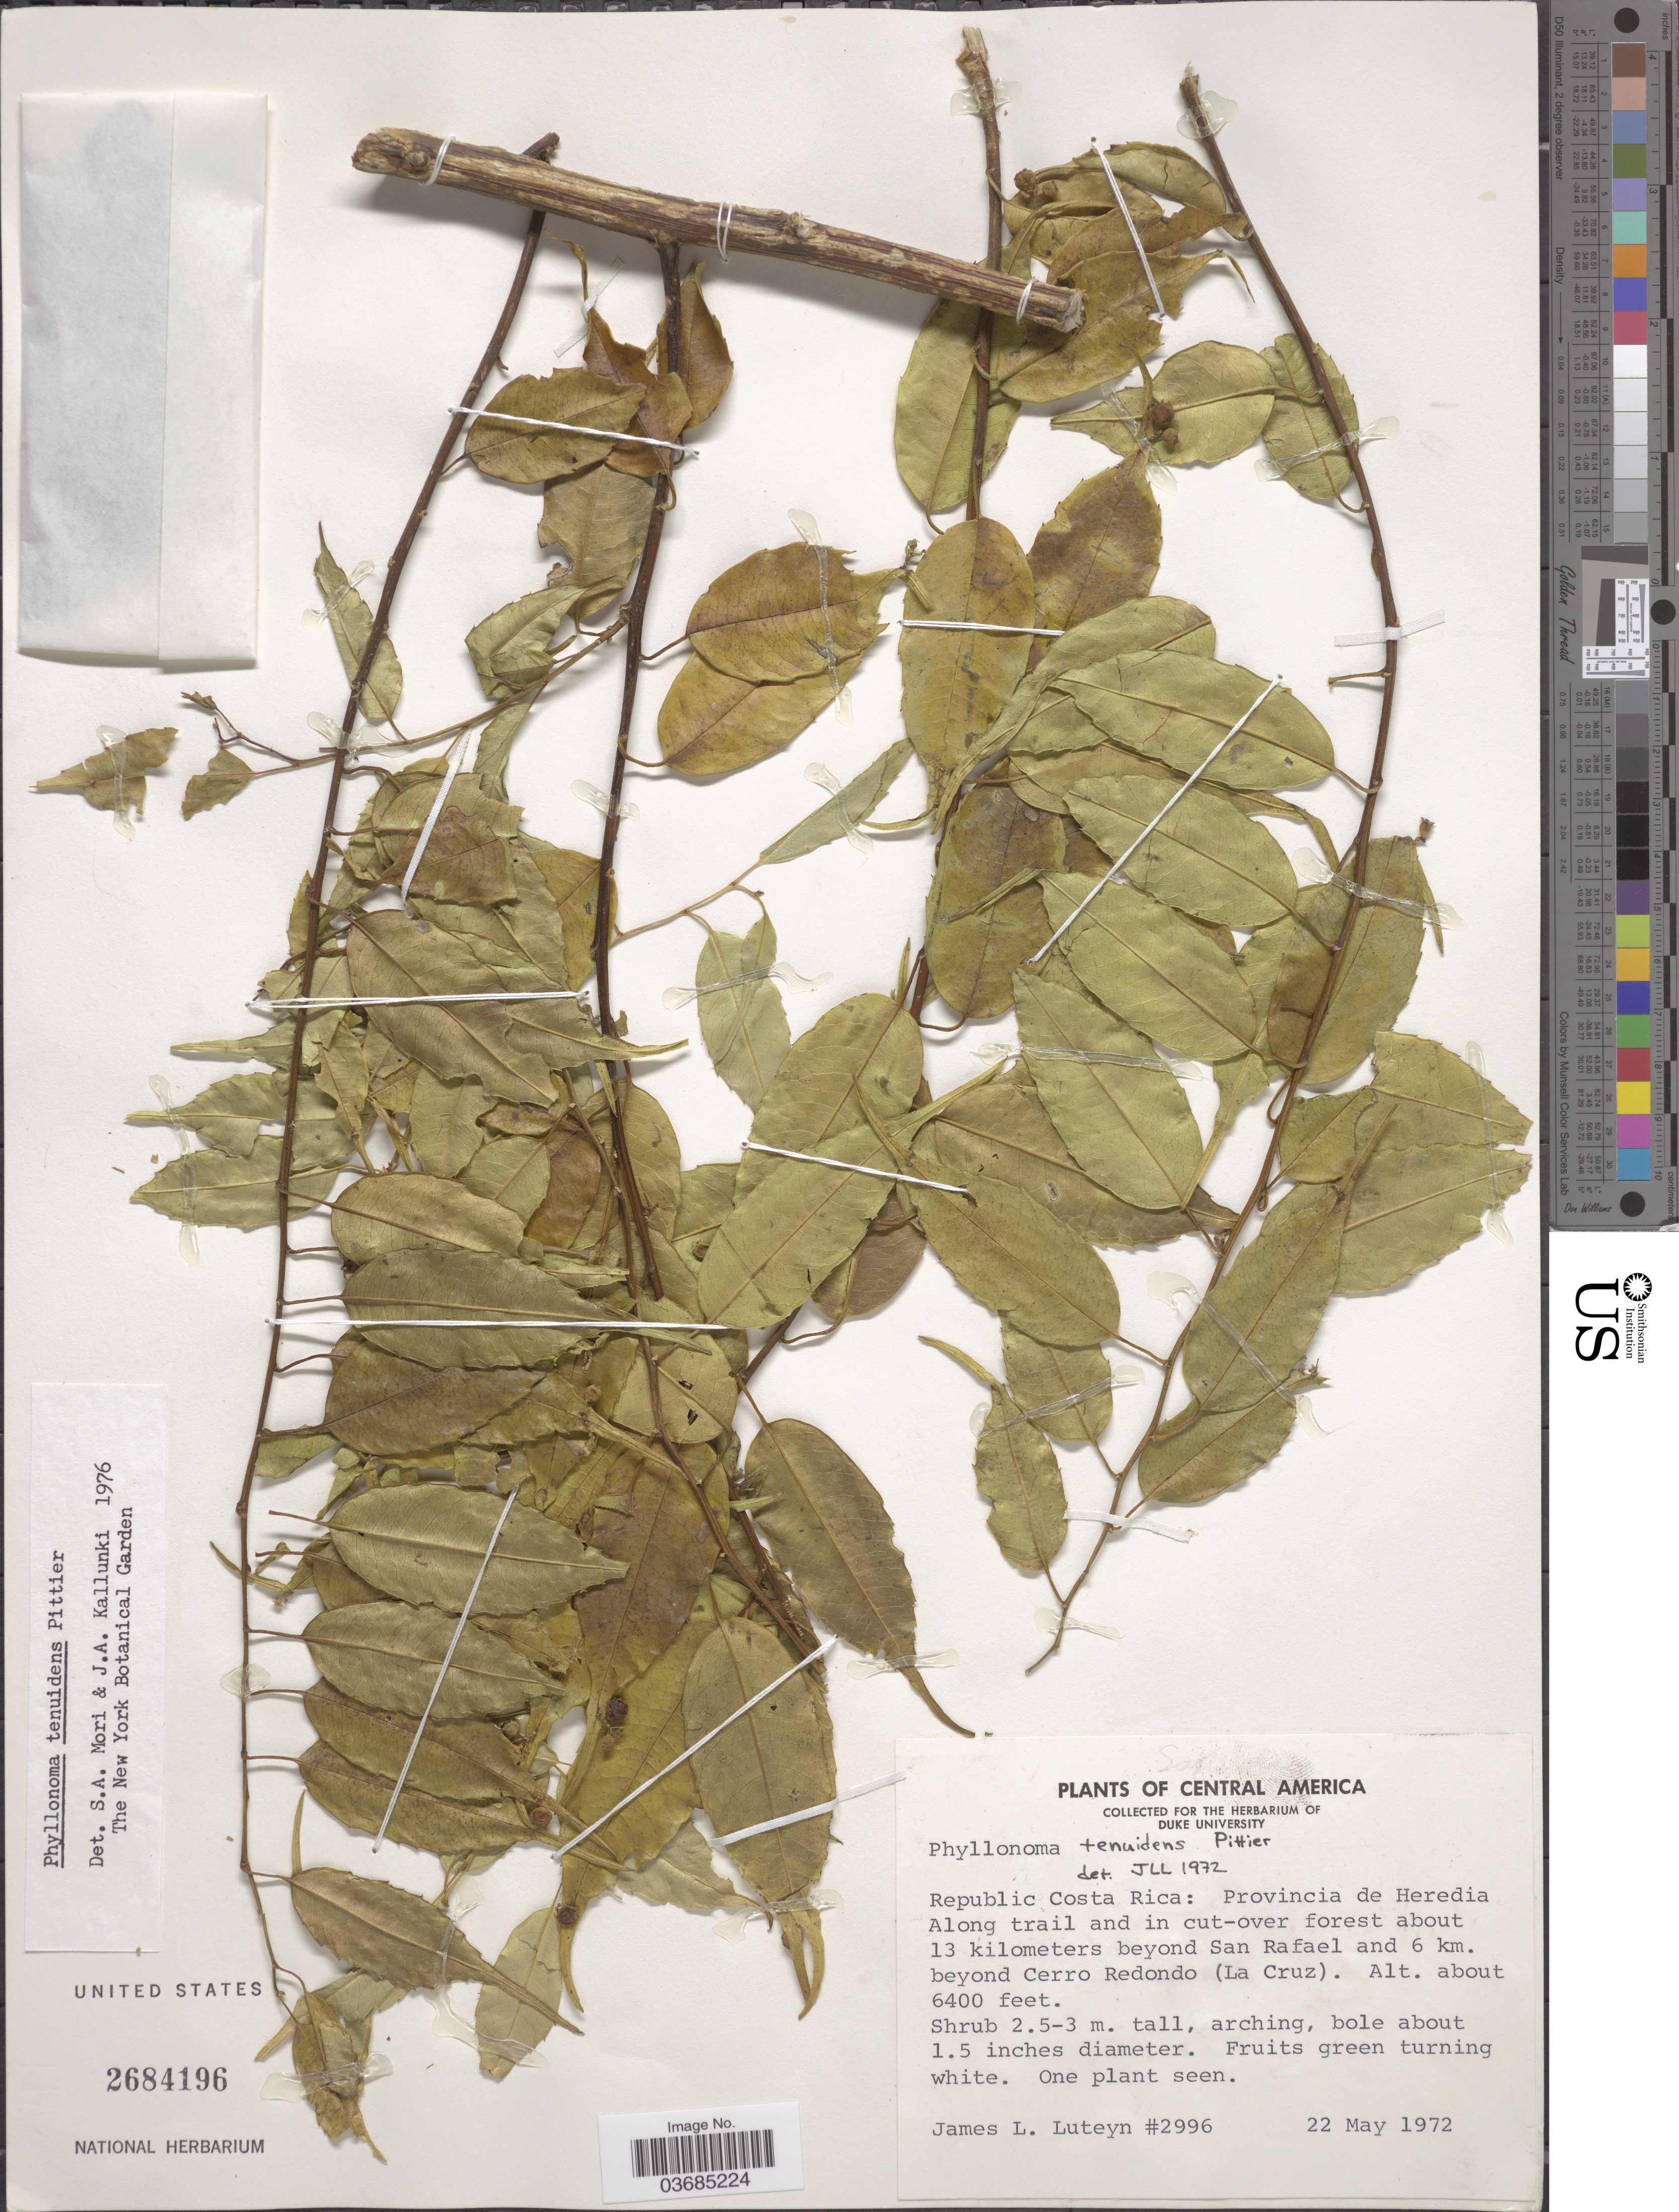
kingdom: Plantae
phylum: Tracheophyta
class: Magnoliopsida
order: Aquifoliales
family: Phyllonomaceae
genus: Phyllonoma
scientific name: Phyllonoma tenuidens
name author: Pittier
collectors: J. L. Luteyn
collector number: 2996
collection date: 1972-05-22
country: Costa Rica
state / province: Heredia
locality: Republic Costa Rica: Along trail and in cut-over forest about 13 kilometers beyond San Rafael and 6 km. beyond Cerro Redondo (La Cruz).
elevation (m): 1951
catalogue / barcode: US 2684196